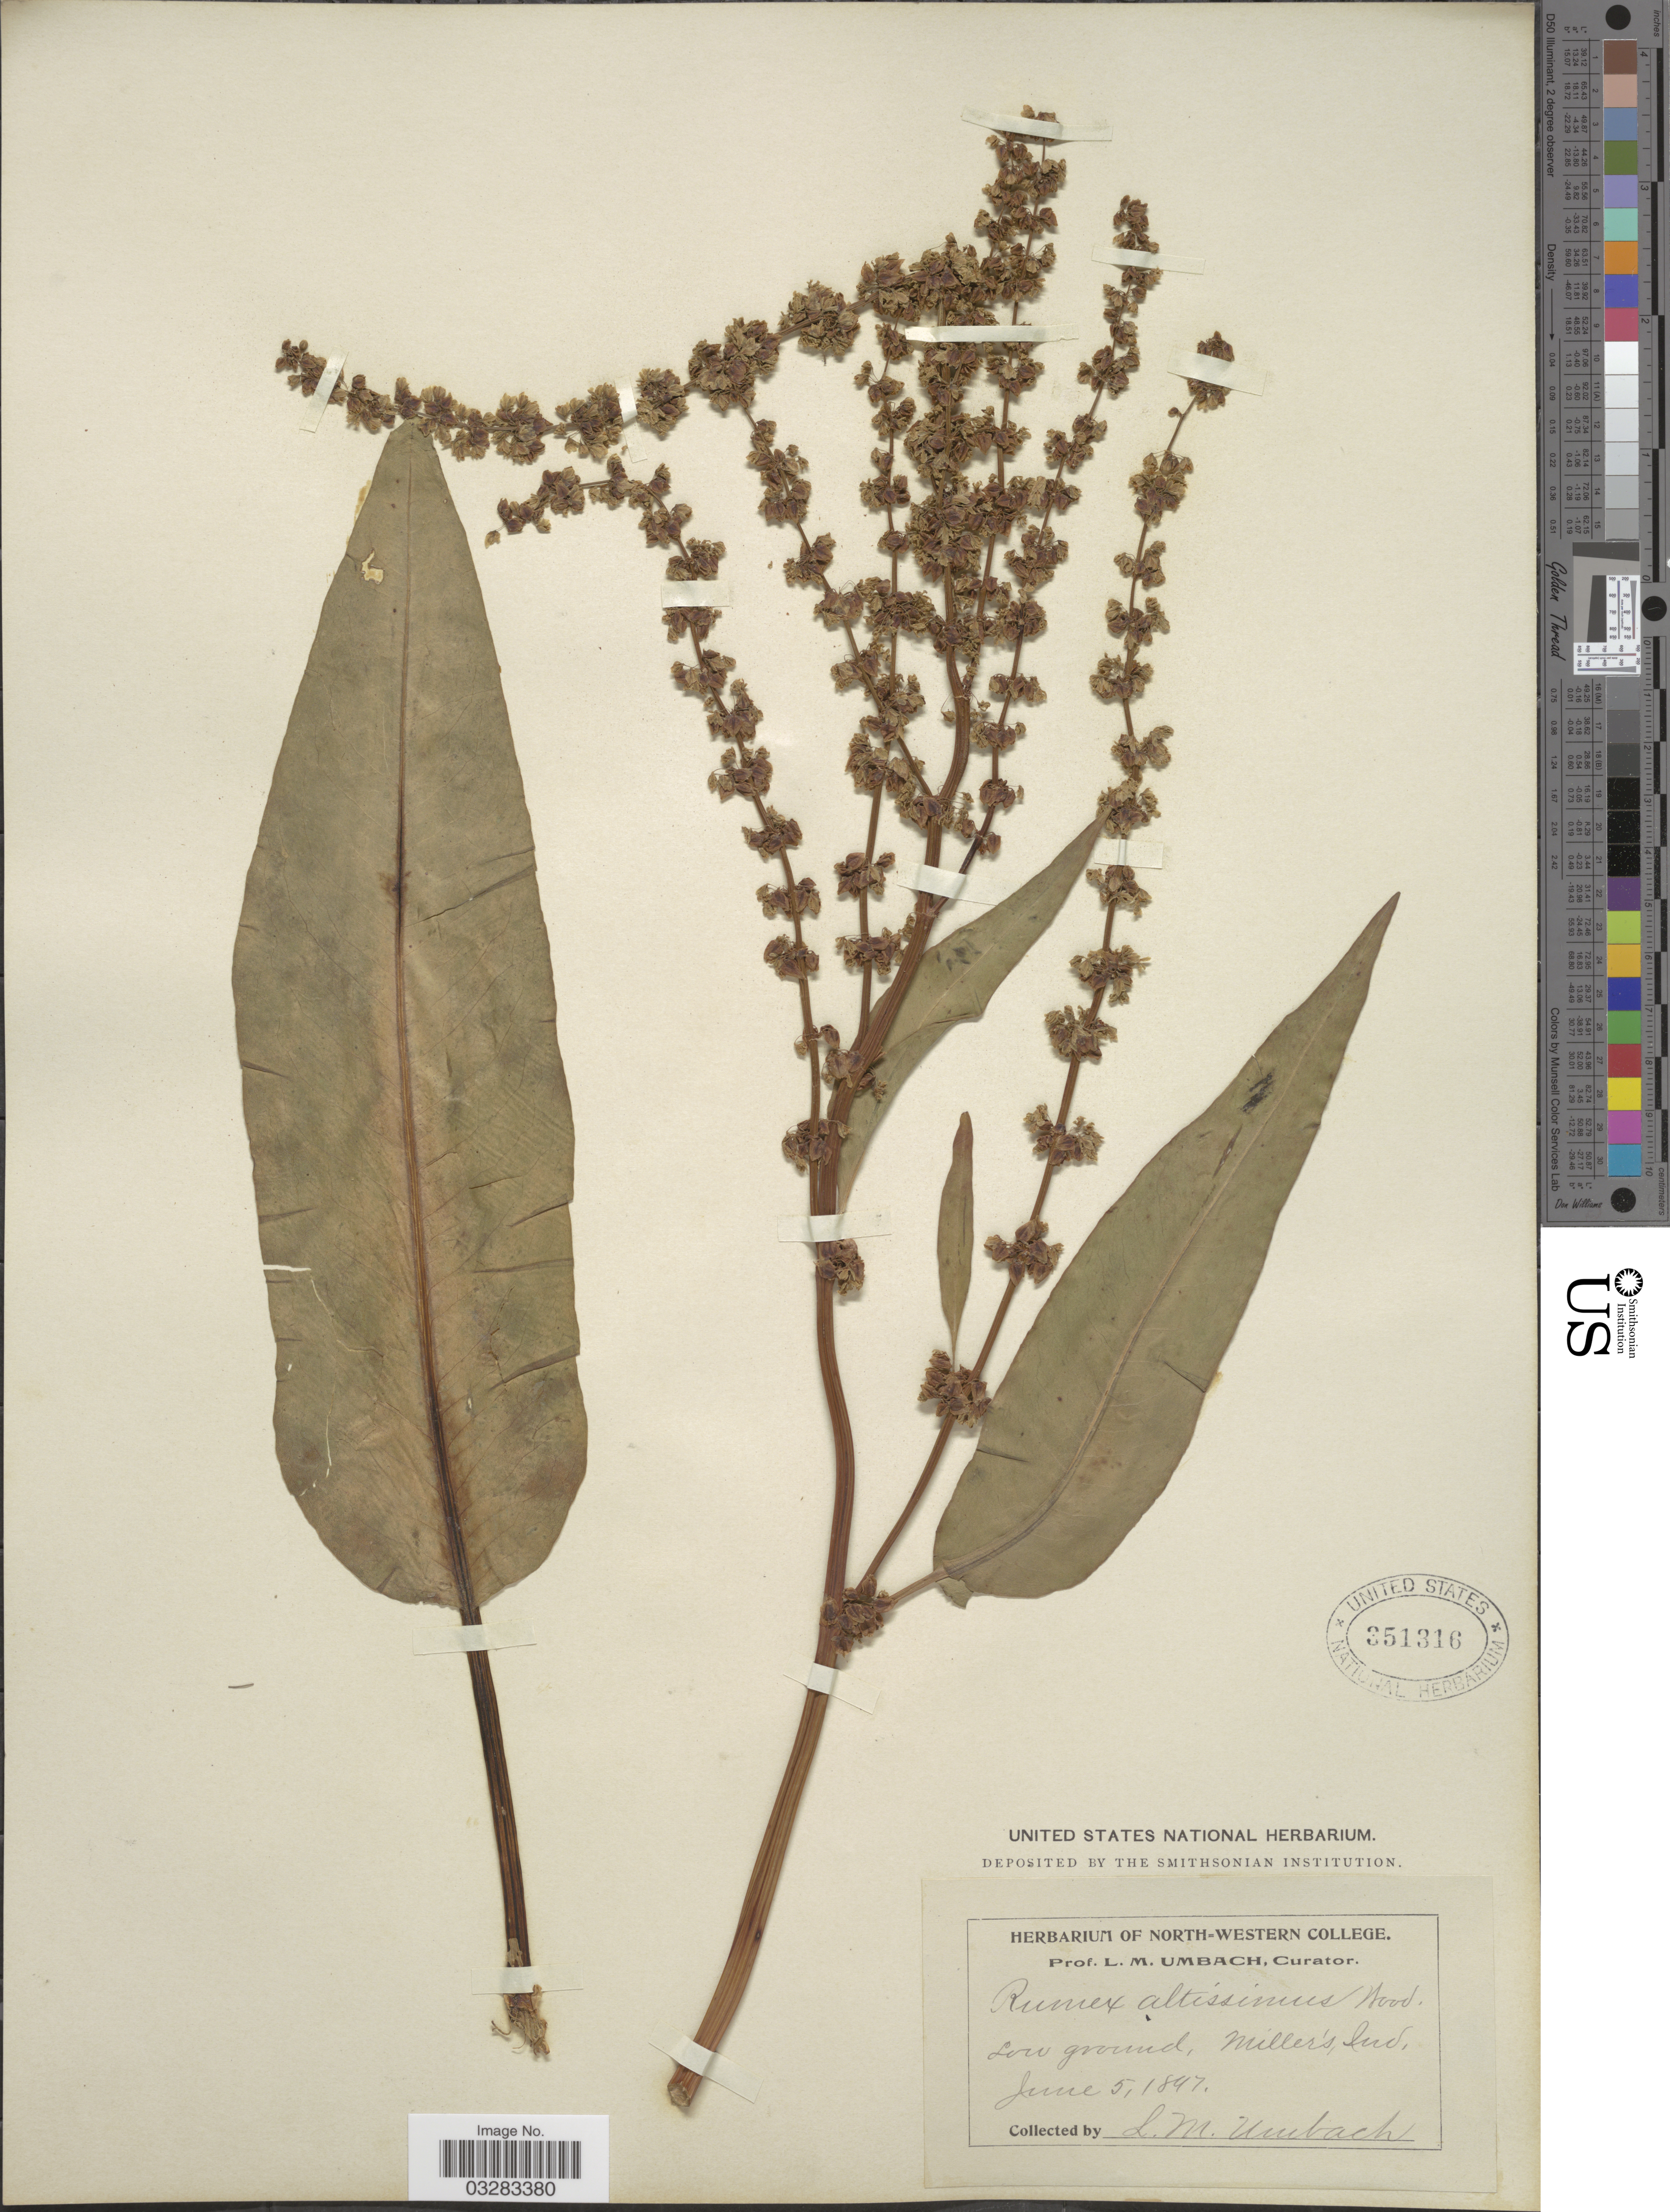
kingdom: Plantae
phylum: Tracheophyta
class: Magnoliopsida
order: Caryophyllales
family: Polygonaceae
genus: Rumex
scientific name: Rumex altissimus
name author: Alph. Wood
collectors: L. M. Umbach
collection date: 1897-06-05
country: United States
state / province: Indiana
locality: Low ground, Miller's.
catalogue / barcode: US 351316